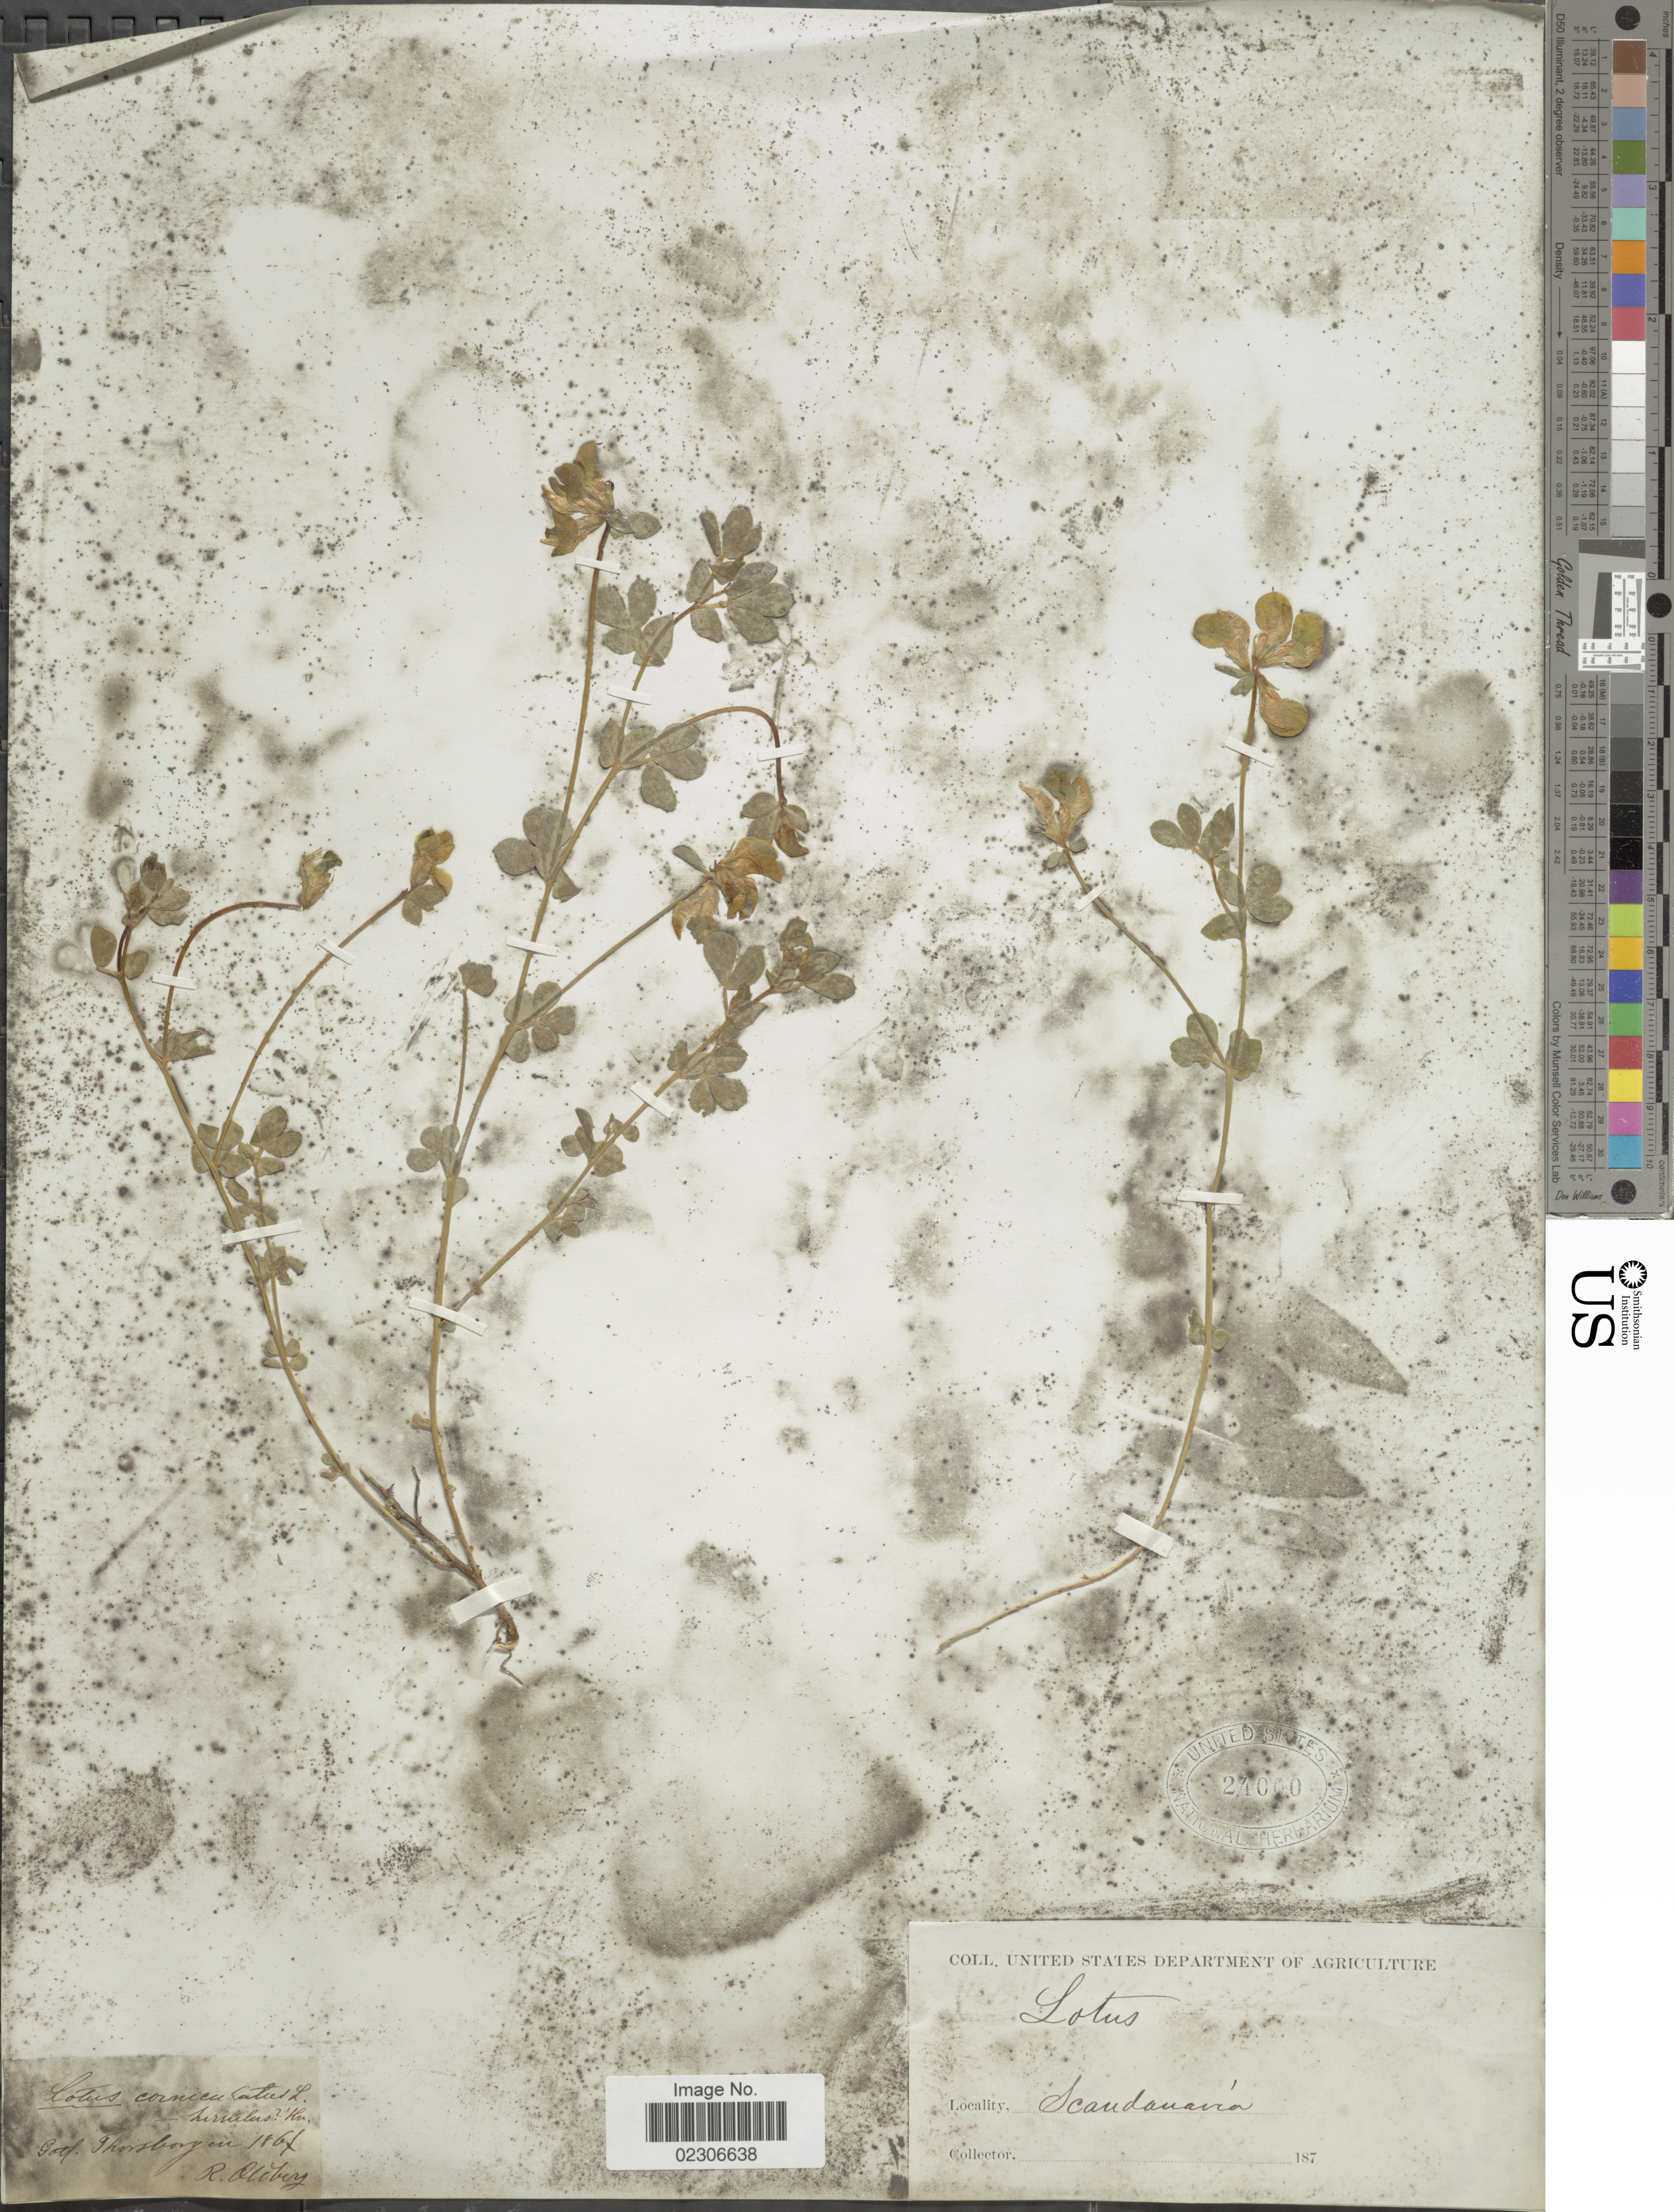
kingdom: Plantae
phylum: Tracheophyta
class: Magnoliopsida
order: Fabales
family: Fabaceae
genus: Lotus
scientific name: Lotus corniculatus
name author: L.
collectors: R. Oldberg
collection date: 1867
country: Sweden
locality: Gotl. Thorsborgen. Scandanavia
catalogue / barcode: US 24000